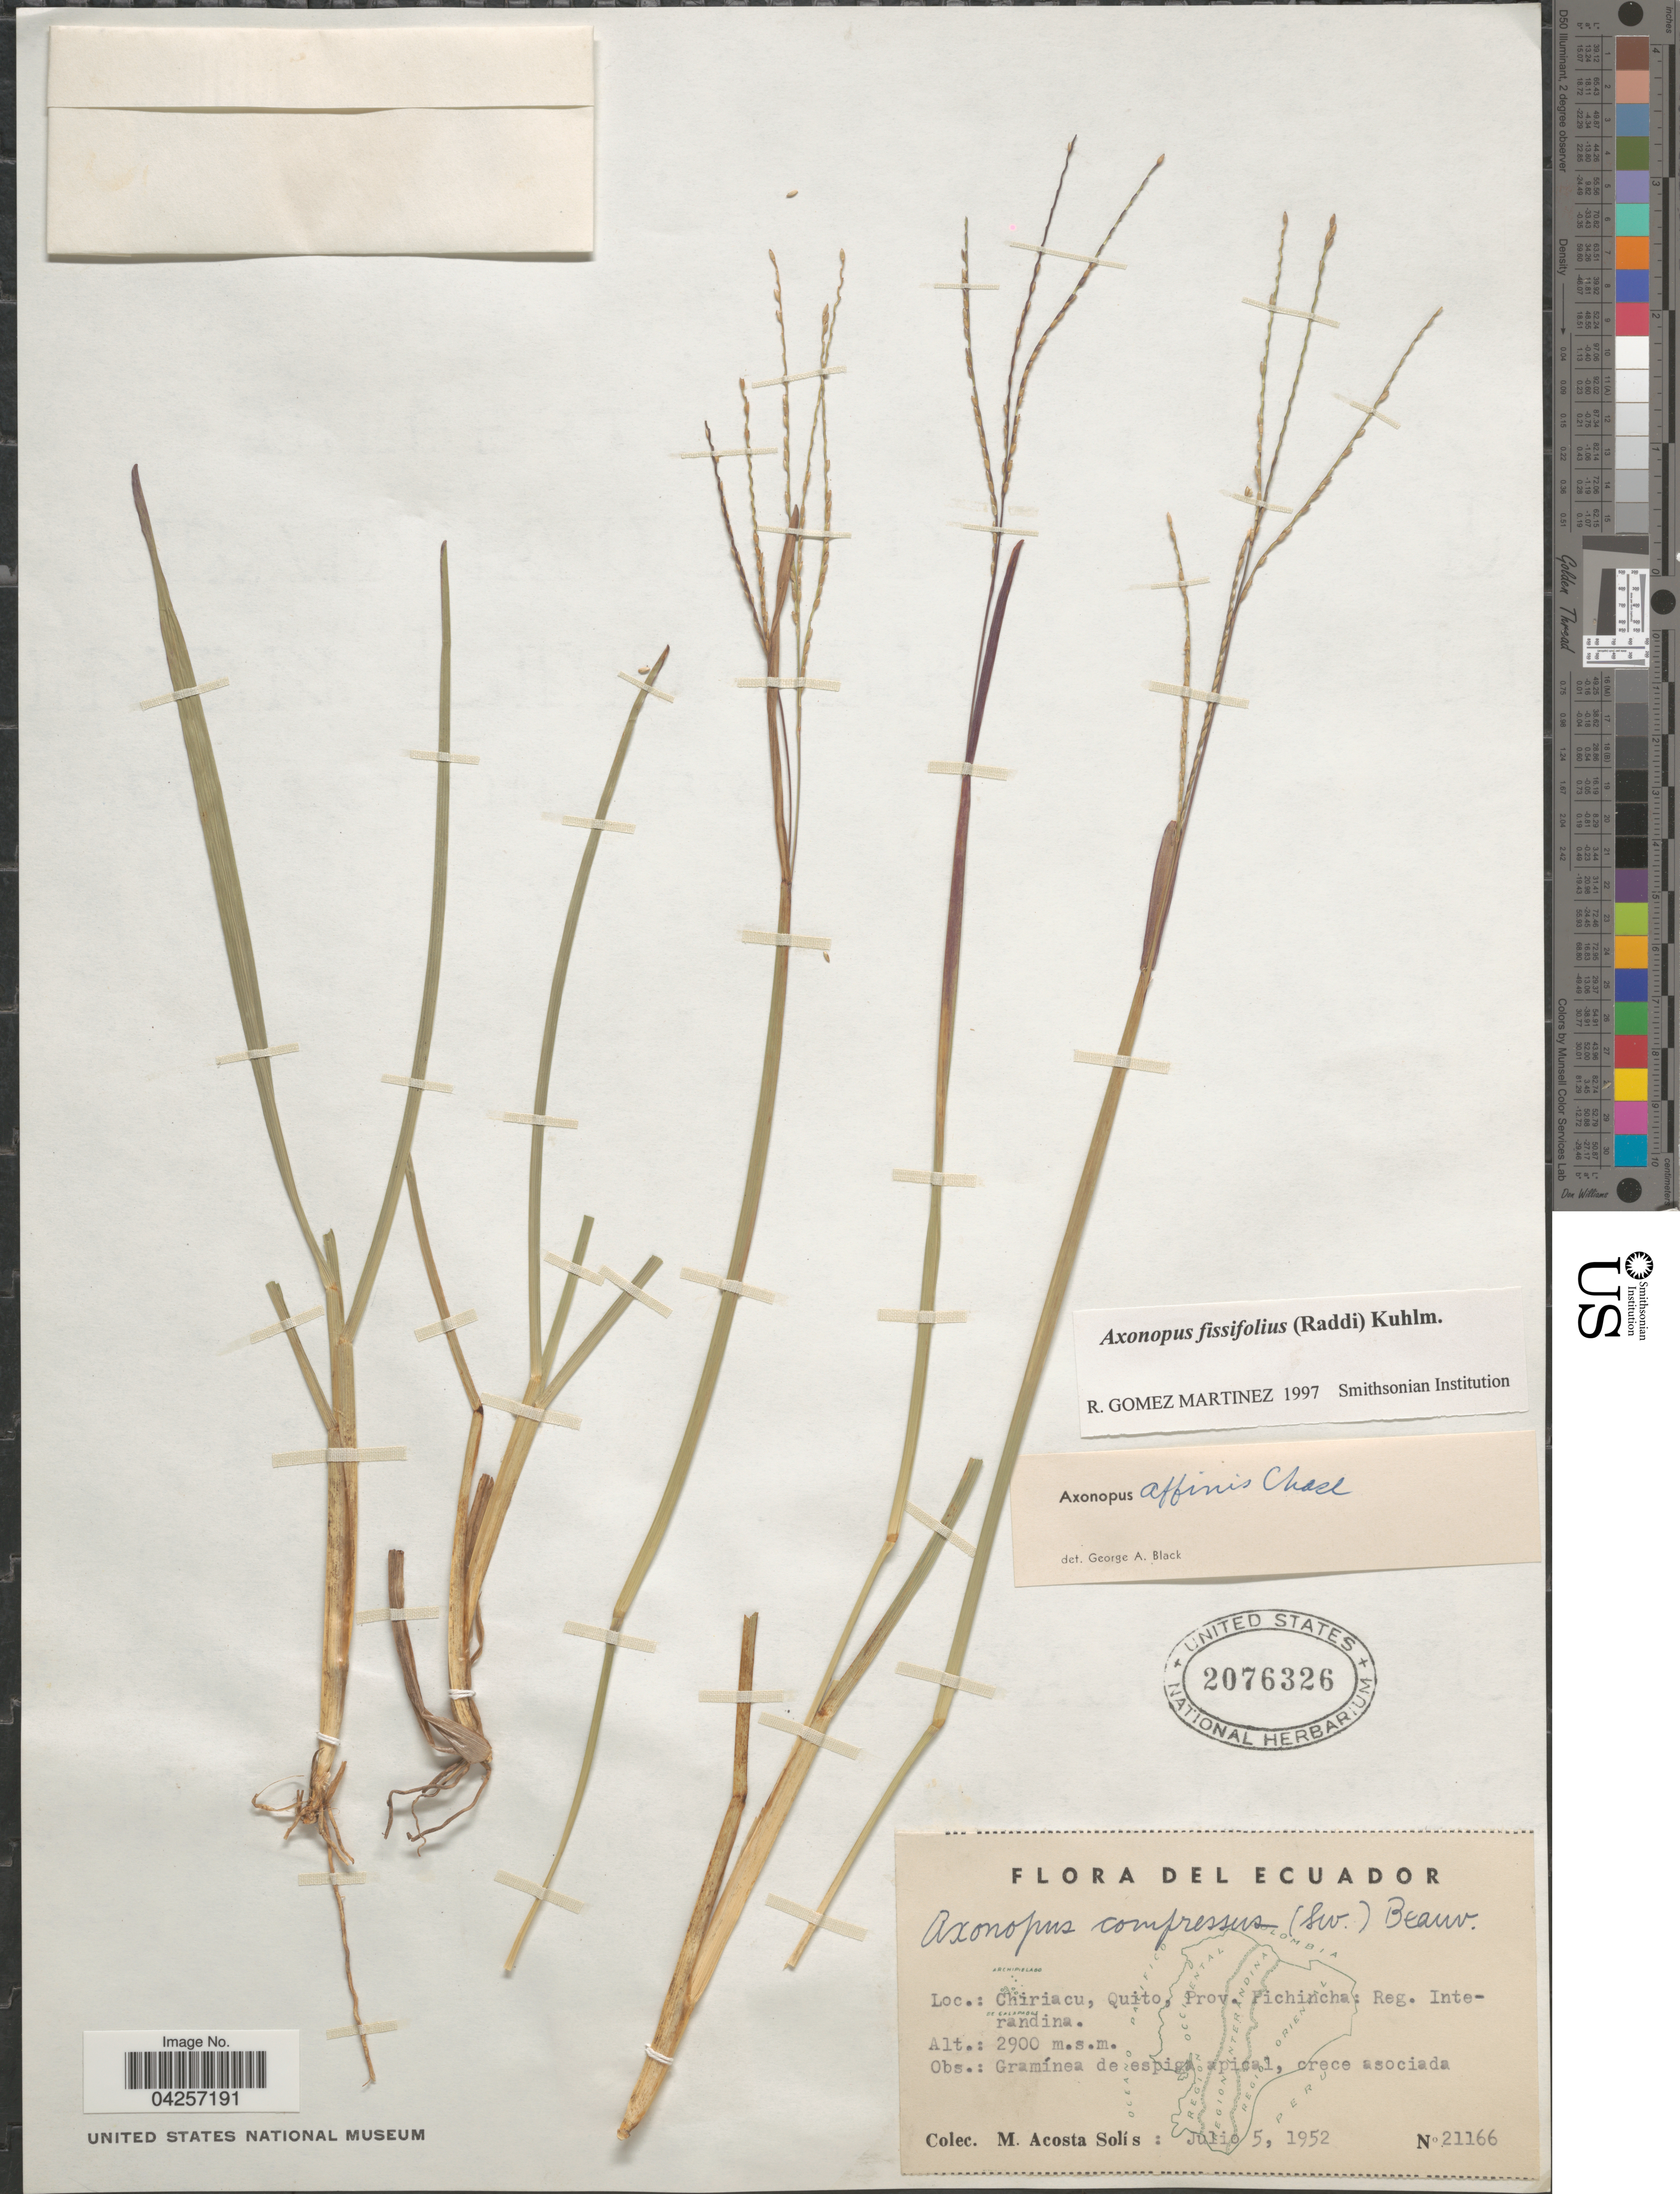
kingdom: Plantae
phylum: Tracheophyta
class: Liliopsida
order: Poales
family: Poaceae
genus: Axonopus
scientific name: Axonopus fissifolius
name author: (Raddi) Kuhlm.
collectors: M. Acosta Solis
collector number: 21166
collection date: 1952-07-05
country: Ecuador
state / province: Pichincha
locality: Chiriacu, Quito. Reg. Interandina.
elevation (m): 2900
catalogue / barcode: US 2076326